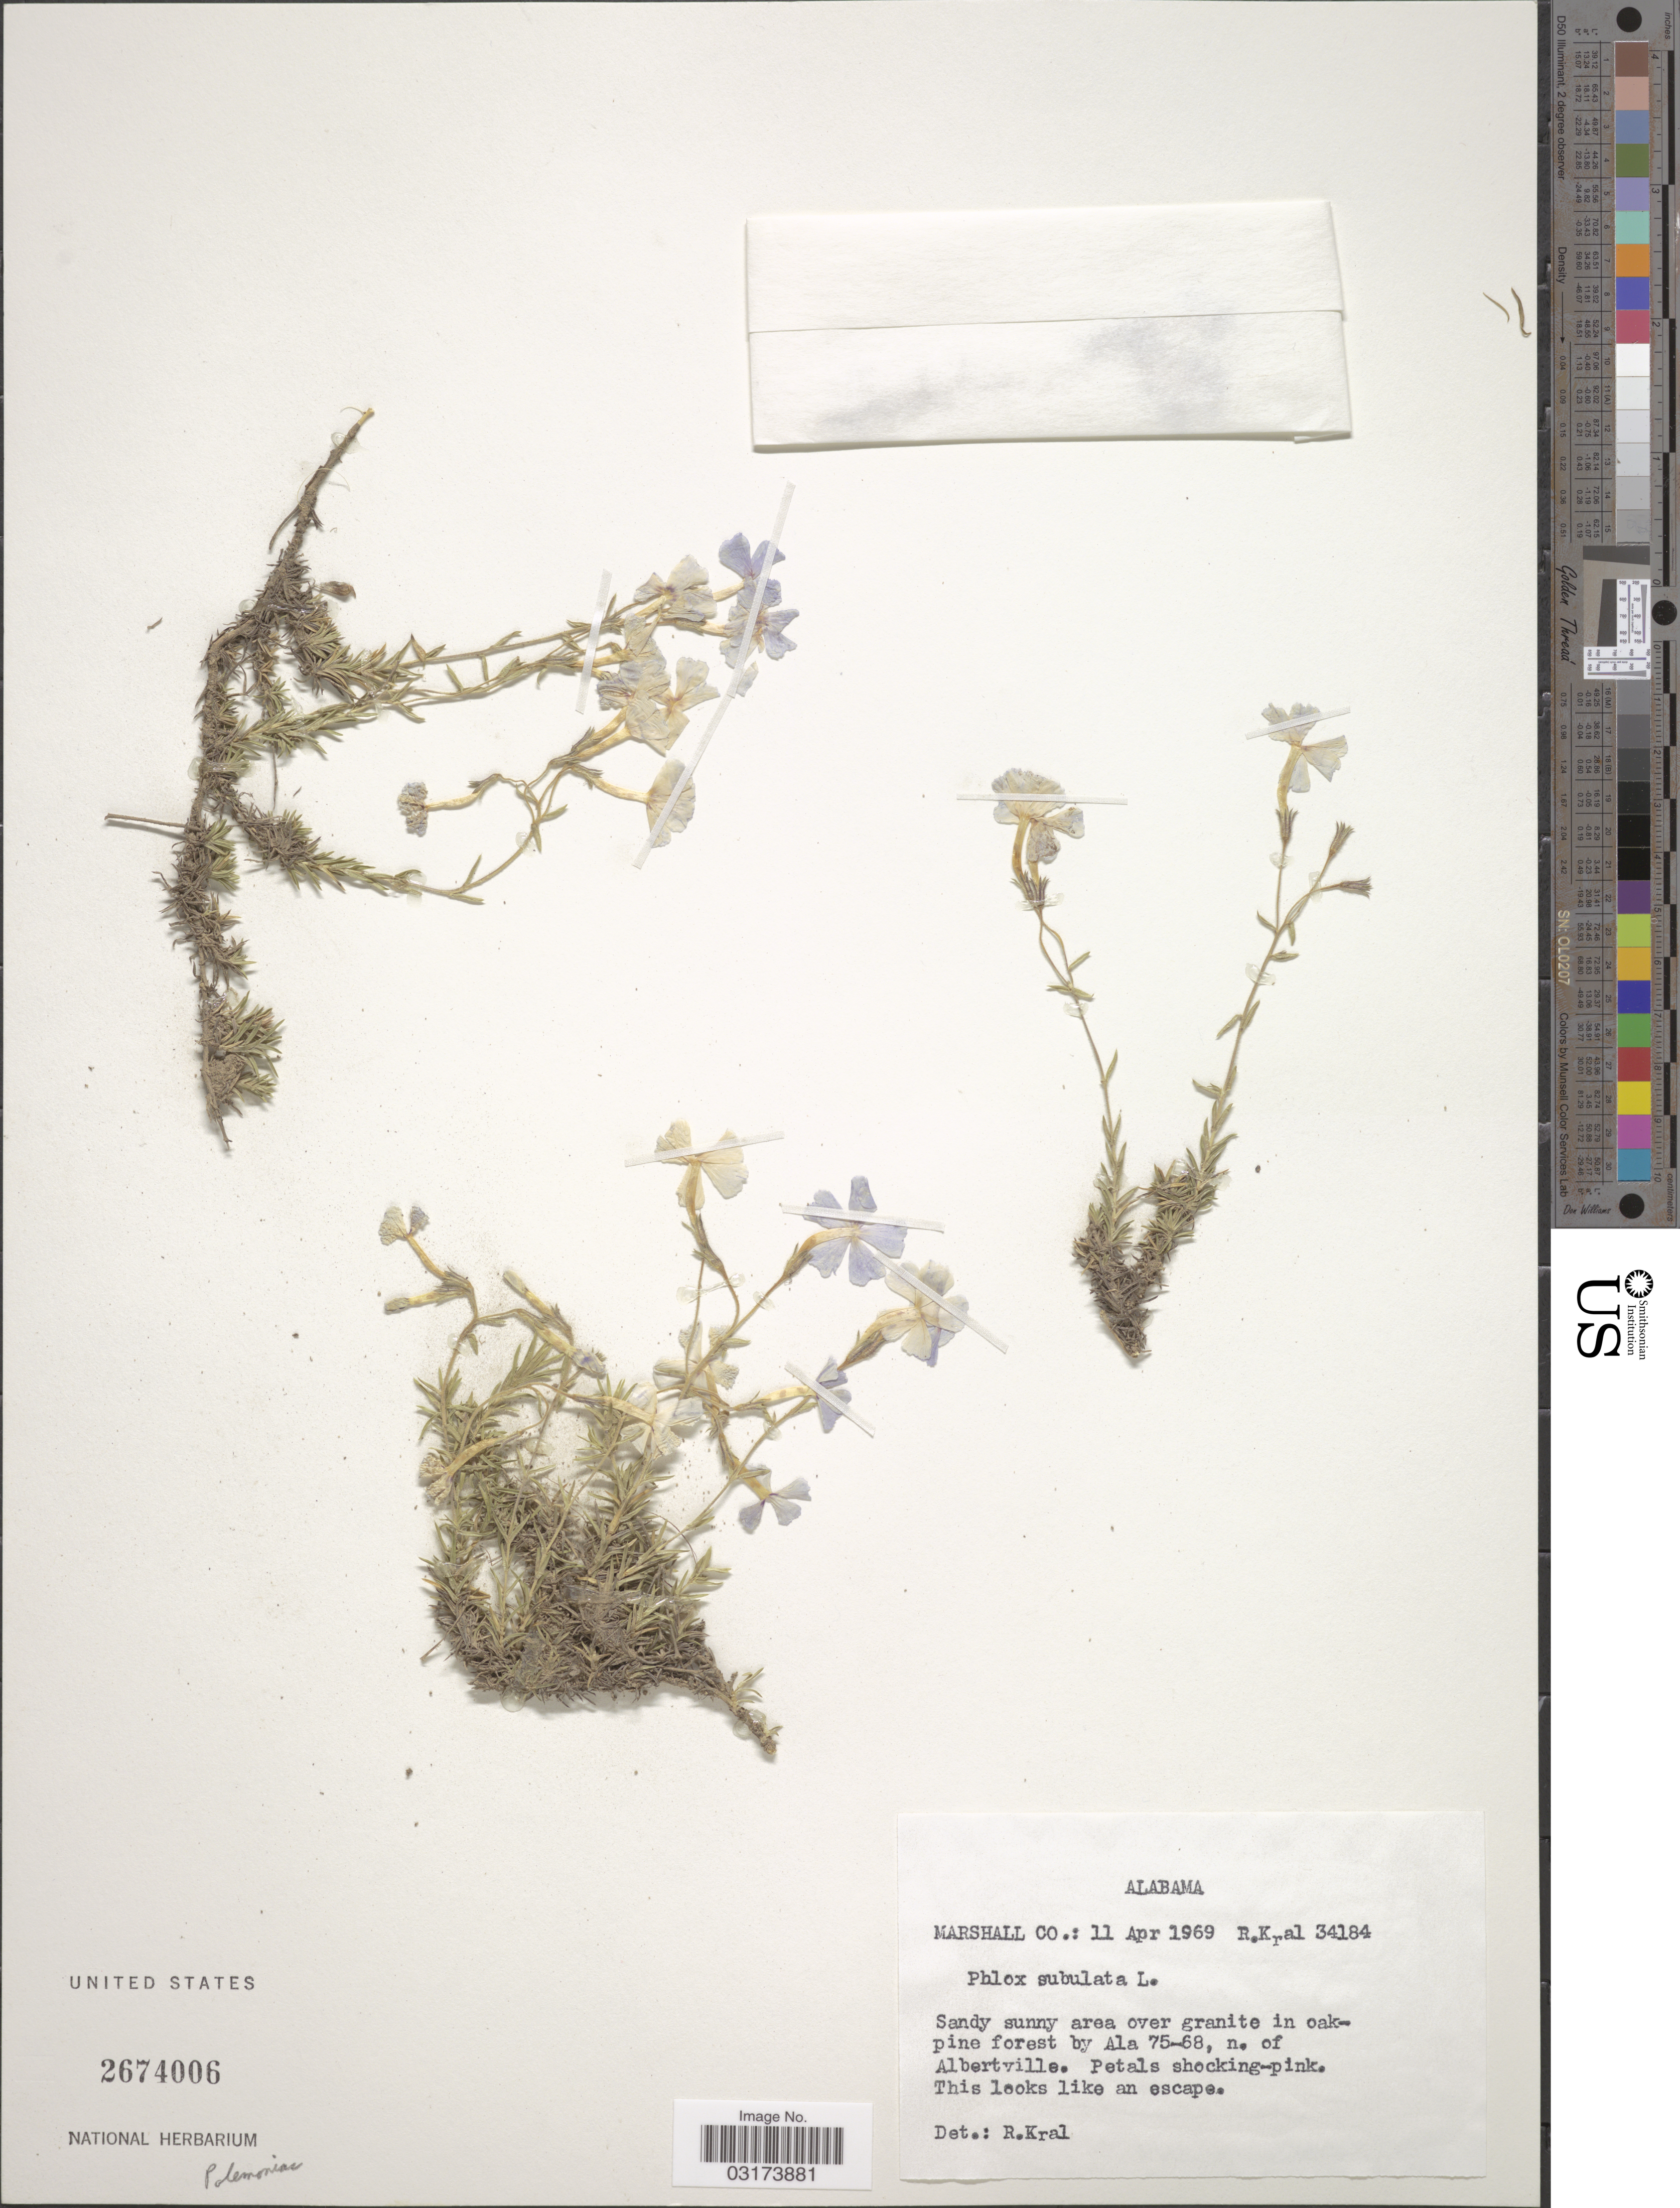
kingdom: Plantae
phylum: Tracheophyta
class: Magnoliopsida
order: Ericales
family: Polemoniaceae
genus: Phlox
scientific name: Phlox subulata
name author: L.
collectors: R. Kral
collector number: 34184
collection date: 1969-04-11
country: United States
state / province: Alabama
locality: Marshall Co., Sandy sunny area over granite in oakpine forest by Ala 75-68, n. of Albertville.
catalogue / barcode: US 2674006